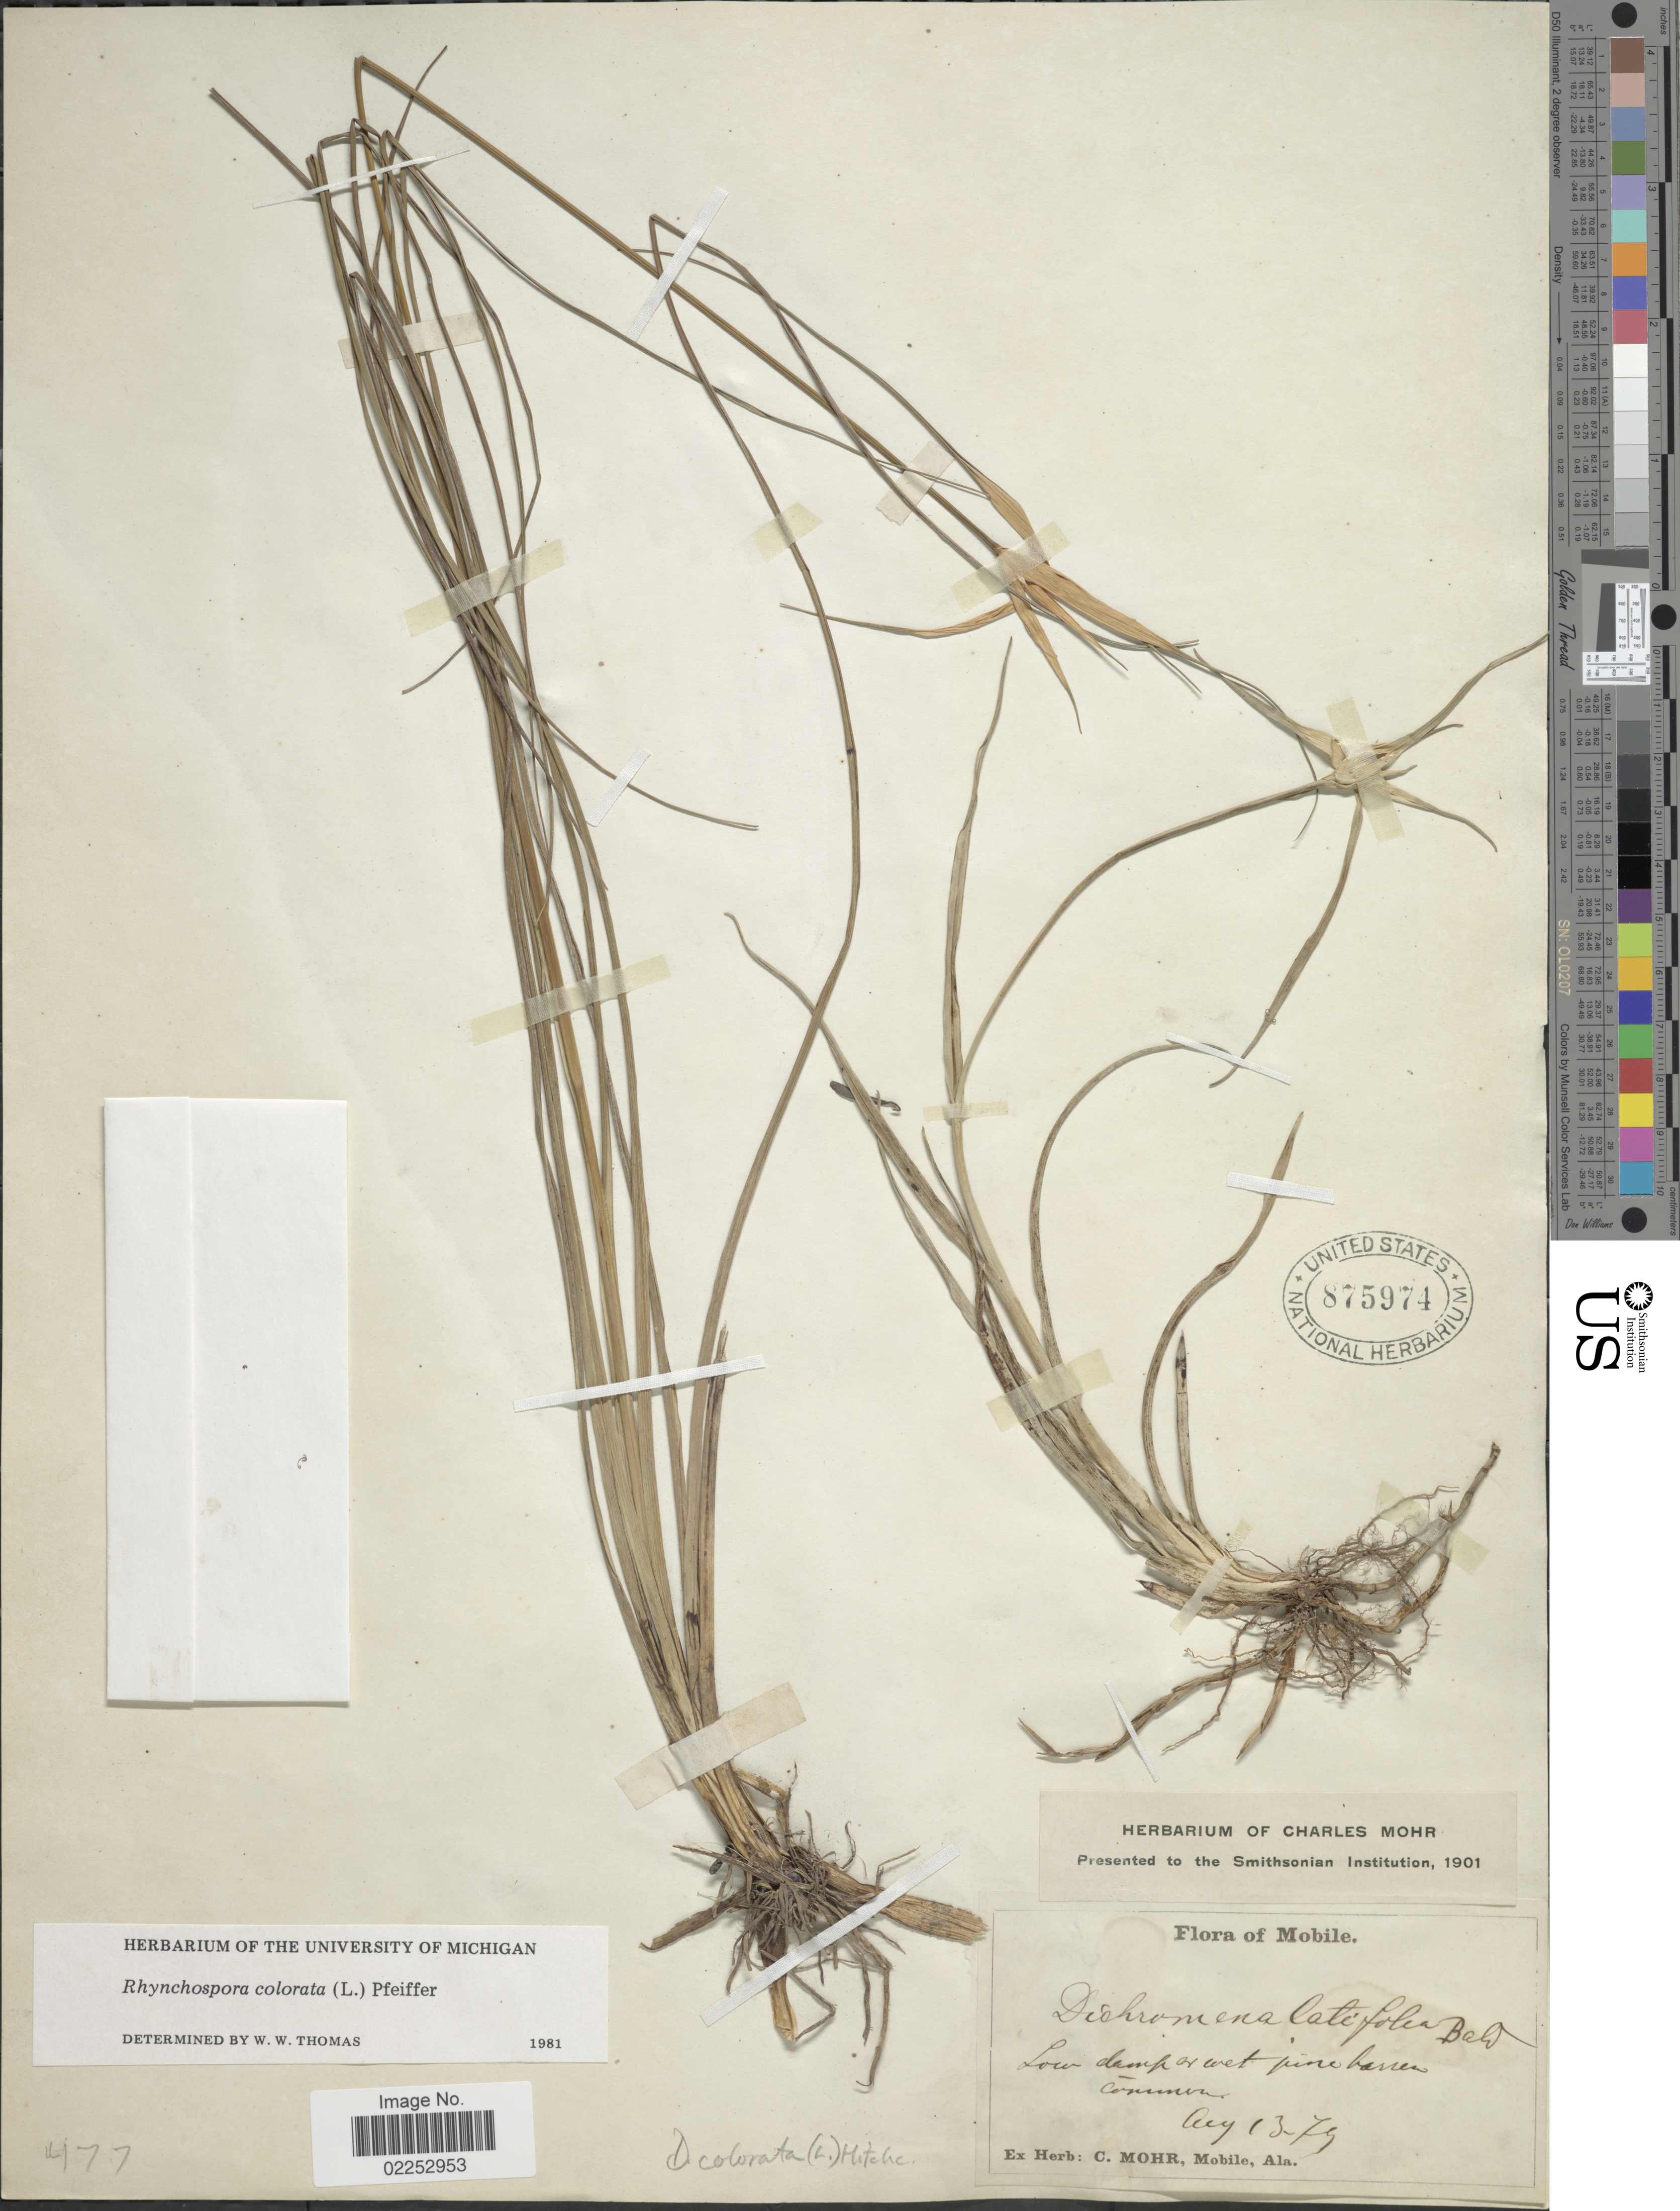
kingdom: Plantae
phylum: Tracheophyta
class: Liliopsida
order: Poales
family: Cyperaceae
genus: Rhynchospora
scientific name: Rhynchospora colorata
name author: (L.) H. Pfeiff.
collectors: ex herb. Charles Mohr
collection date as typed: Transcribed d/m/y: 13/8/79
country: United States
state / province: Alabama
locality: Mobile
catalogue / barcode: US 875974